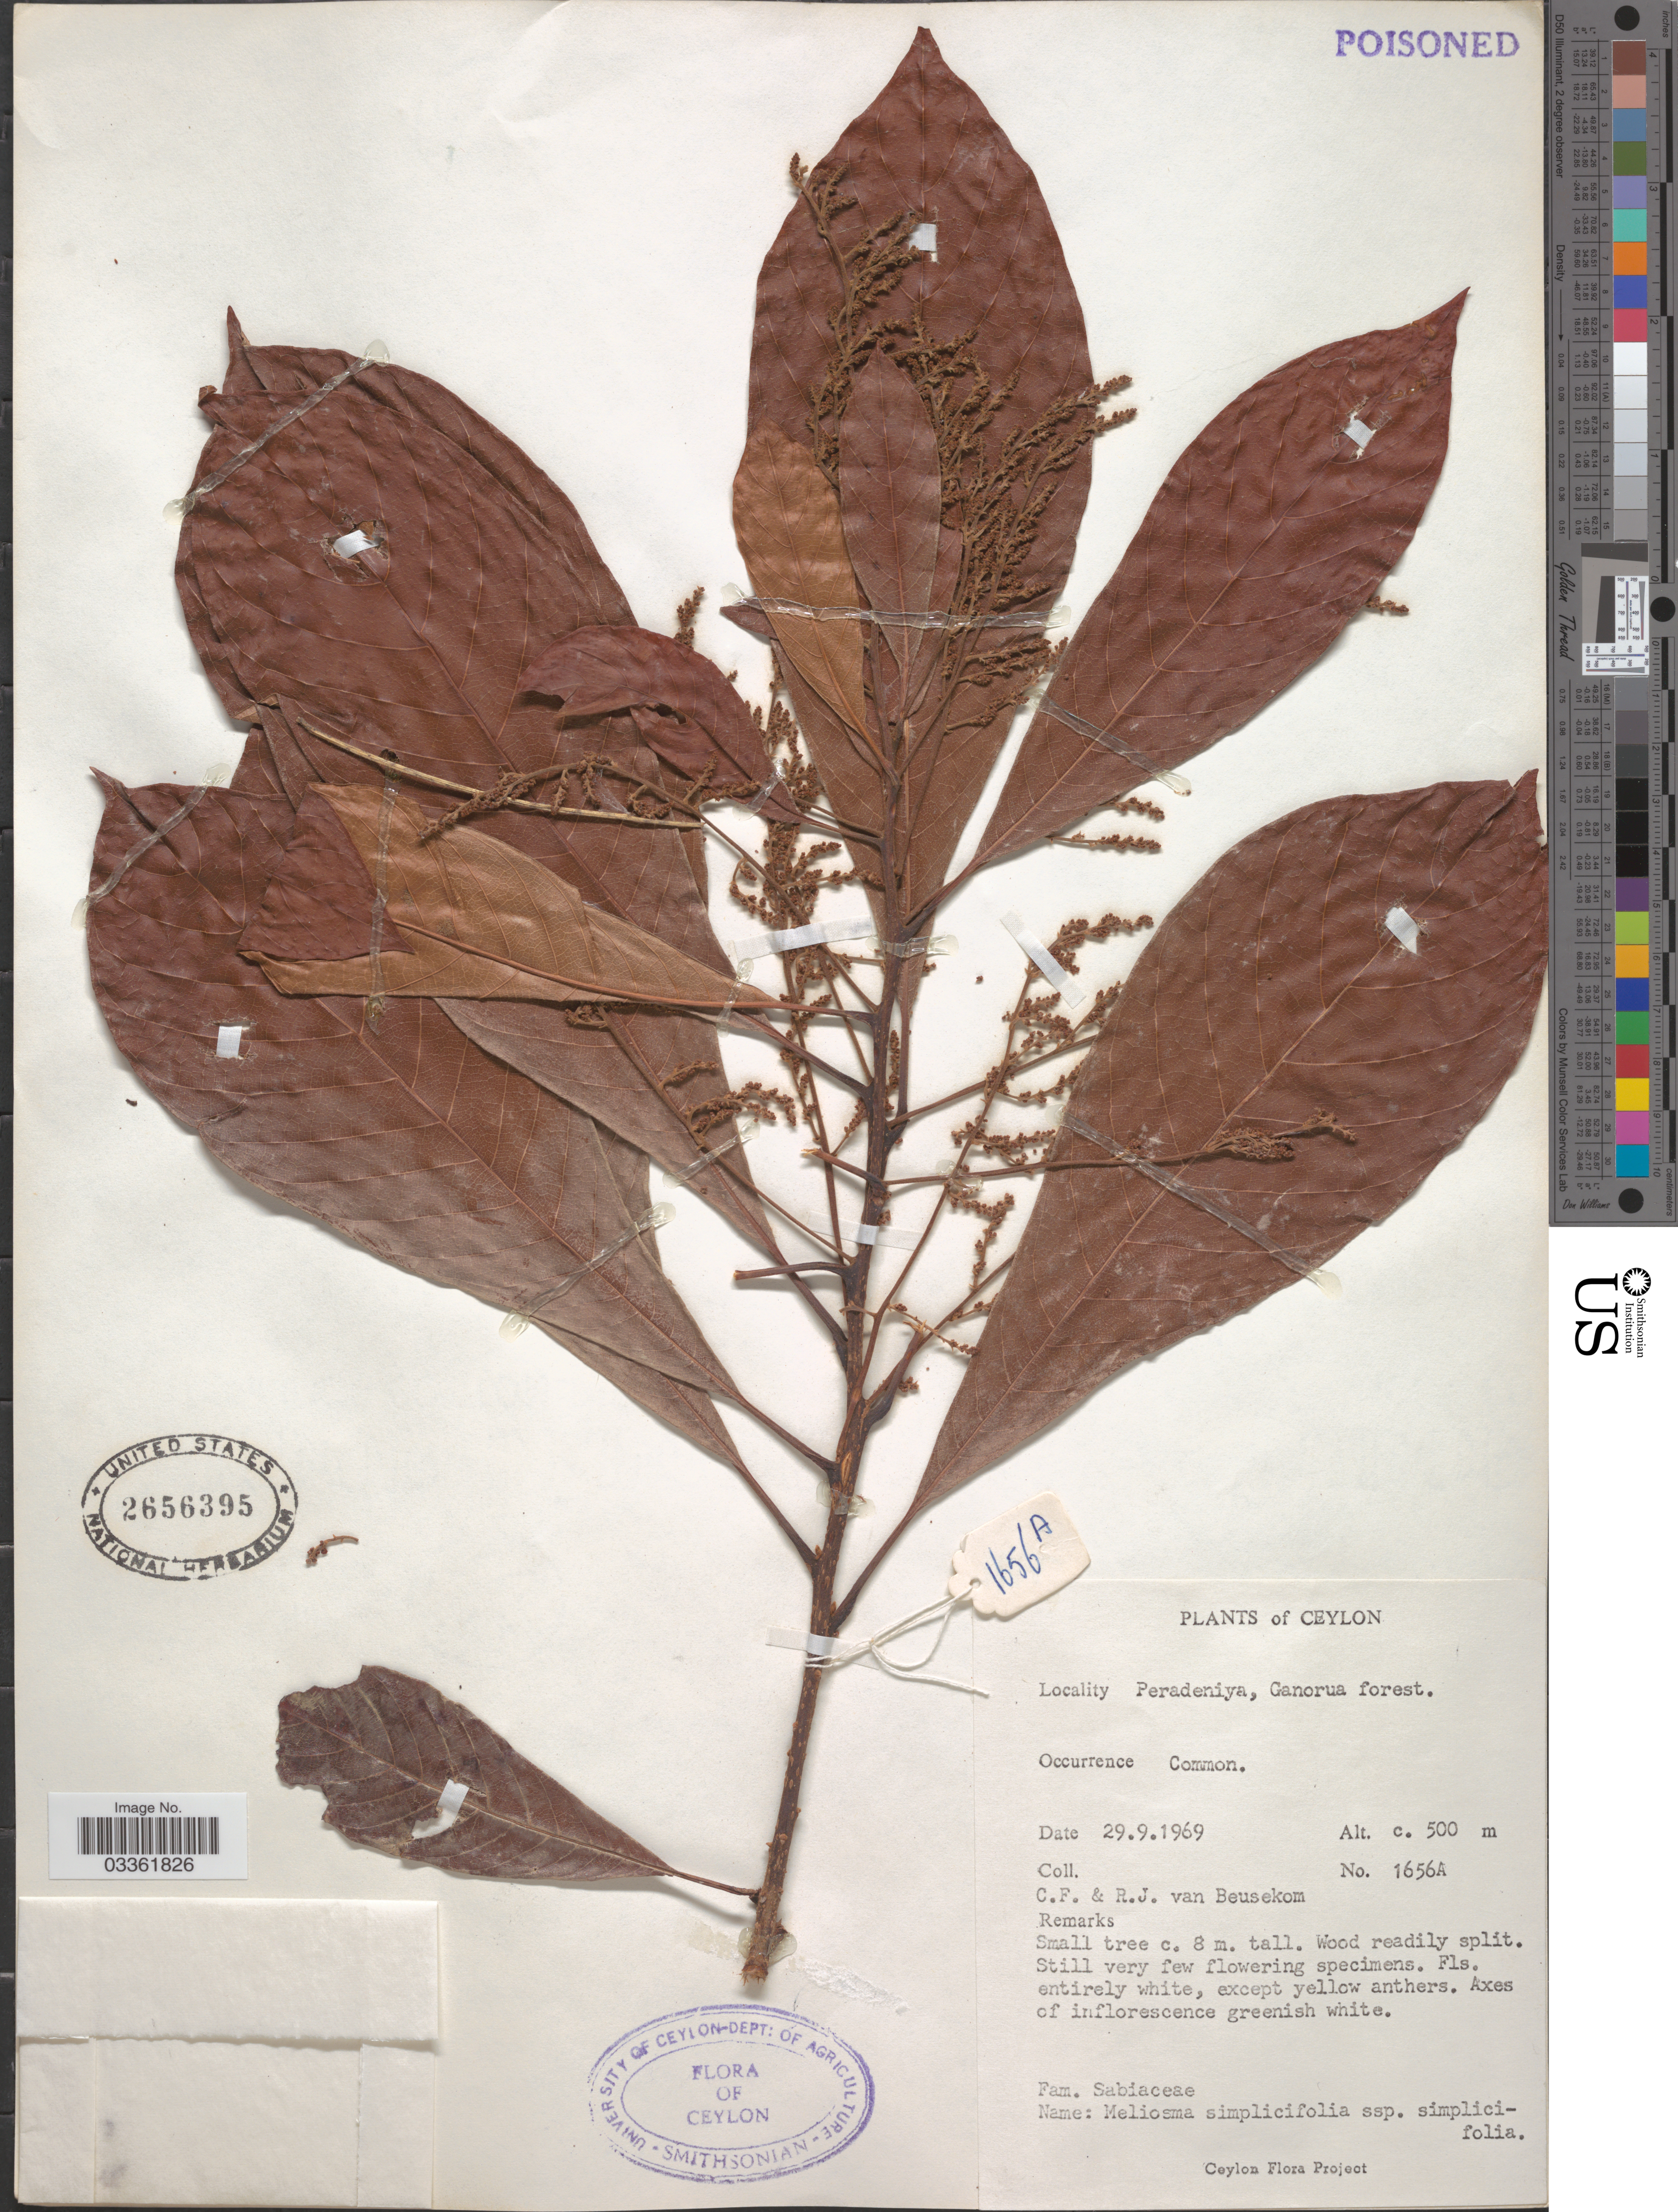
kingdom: Plantae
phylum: Tracheophyta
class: Magnoliopsida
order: Proteales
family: Sabiaceae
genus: Meliosma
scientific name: Meliosma simplicifolia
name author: (Roxb.) Walp.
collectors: C. F. Beusekom & R. Van Beusekom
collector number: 1656A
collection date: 1969-09-29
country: Sri Lanka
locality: Ceylon, Peradeniya, Ganorua forest.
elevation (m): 500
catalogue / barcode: US 2656395